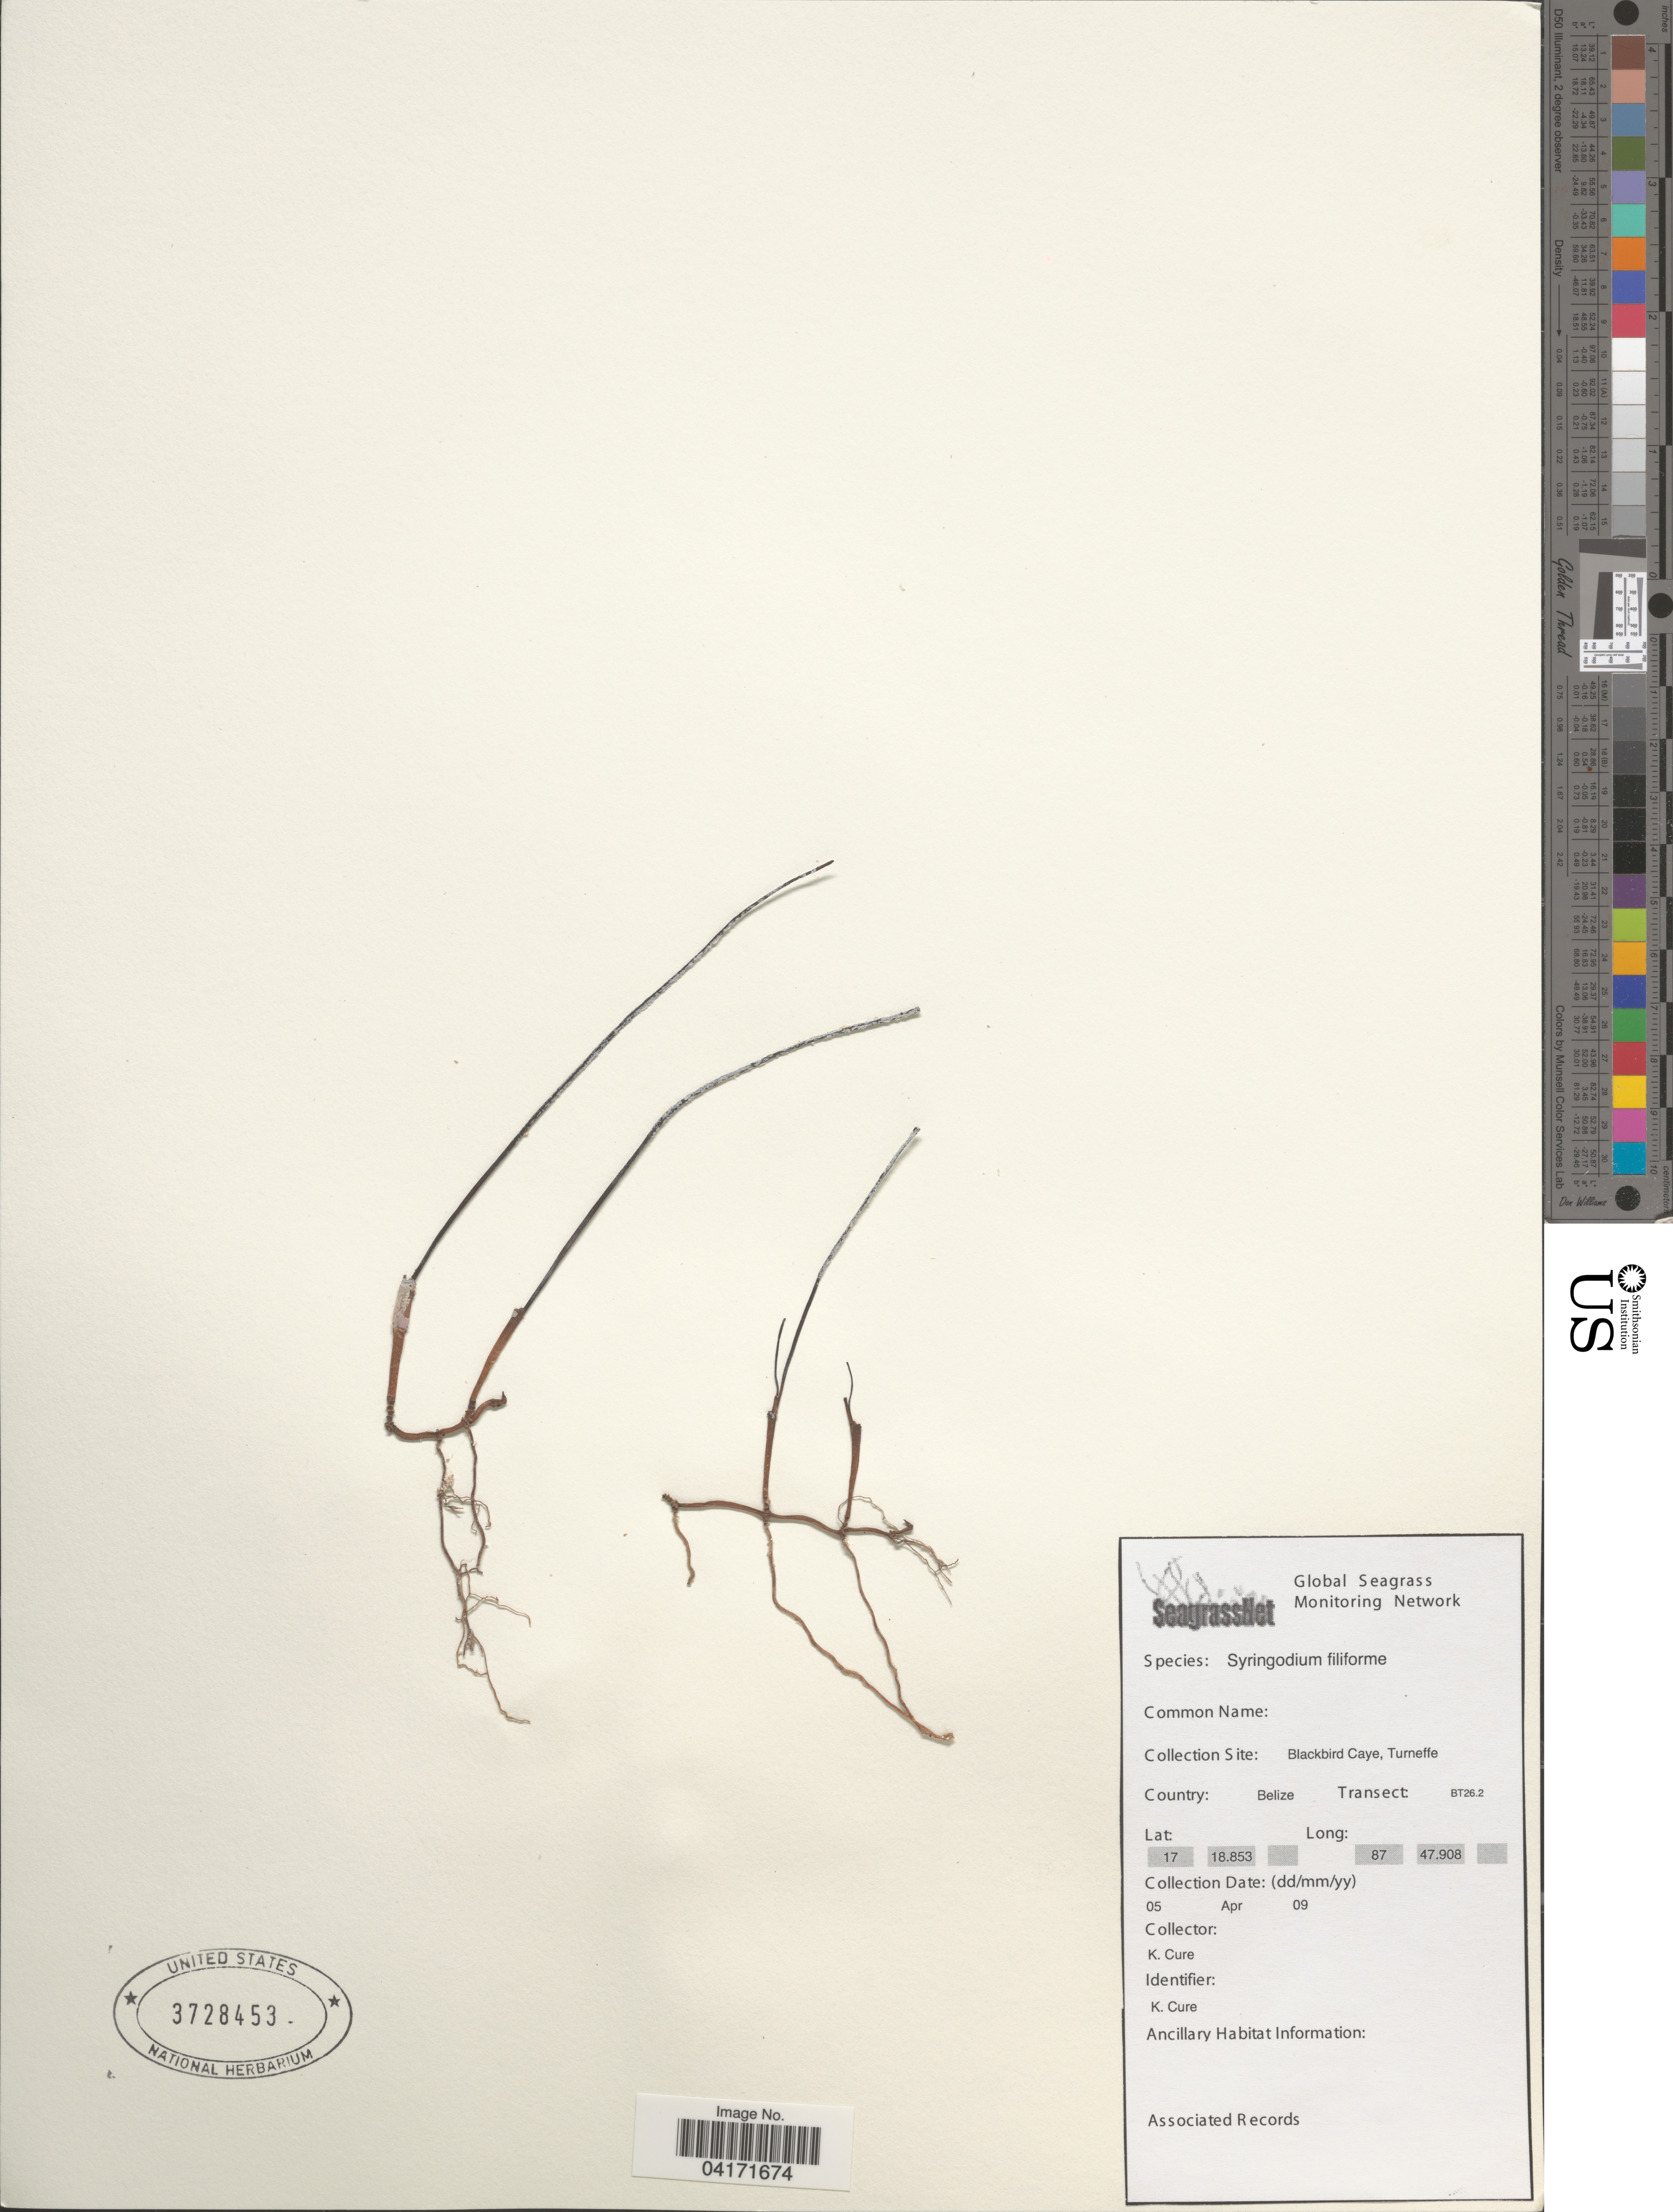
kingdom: Plantae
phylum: Tracheophyta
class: Liliopsida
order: Alismatales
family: Cymodoceaceae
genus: Syringodium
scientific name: Syringodium filiforme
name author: Kütz.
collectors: K. Cure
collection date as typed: Transcribed d/m/y: 5/4/9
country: Belize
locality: Blackbird Caye, Turneffe. Transect: BT26.2.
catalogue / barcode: US 3728453